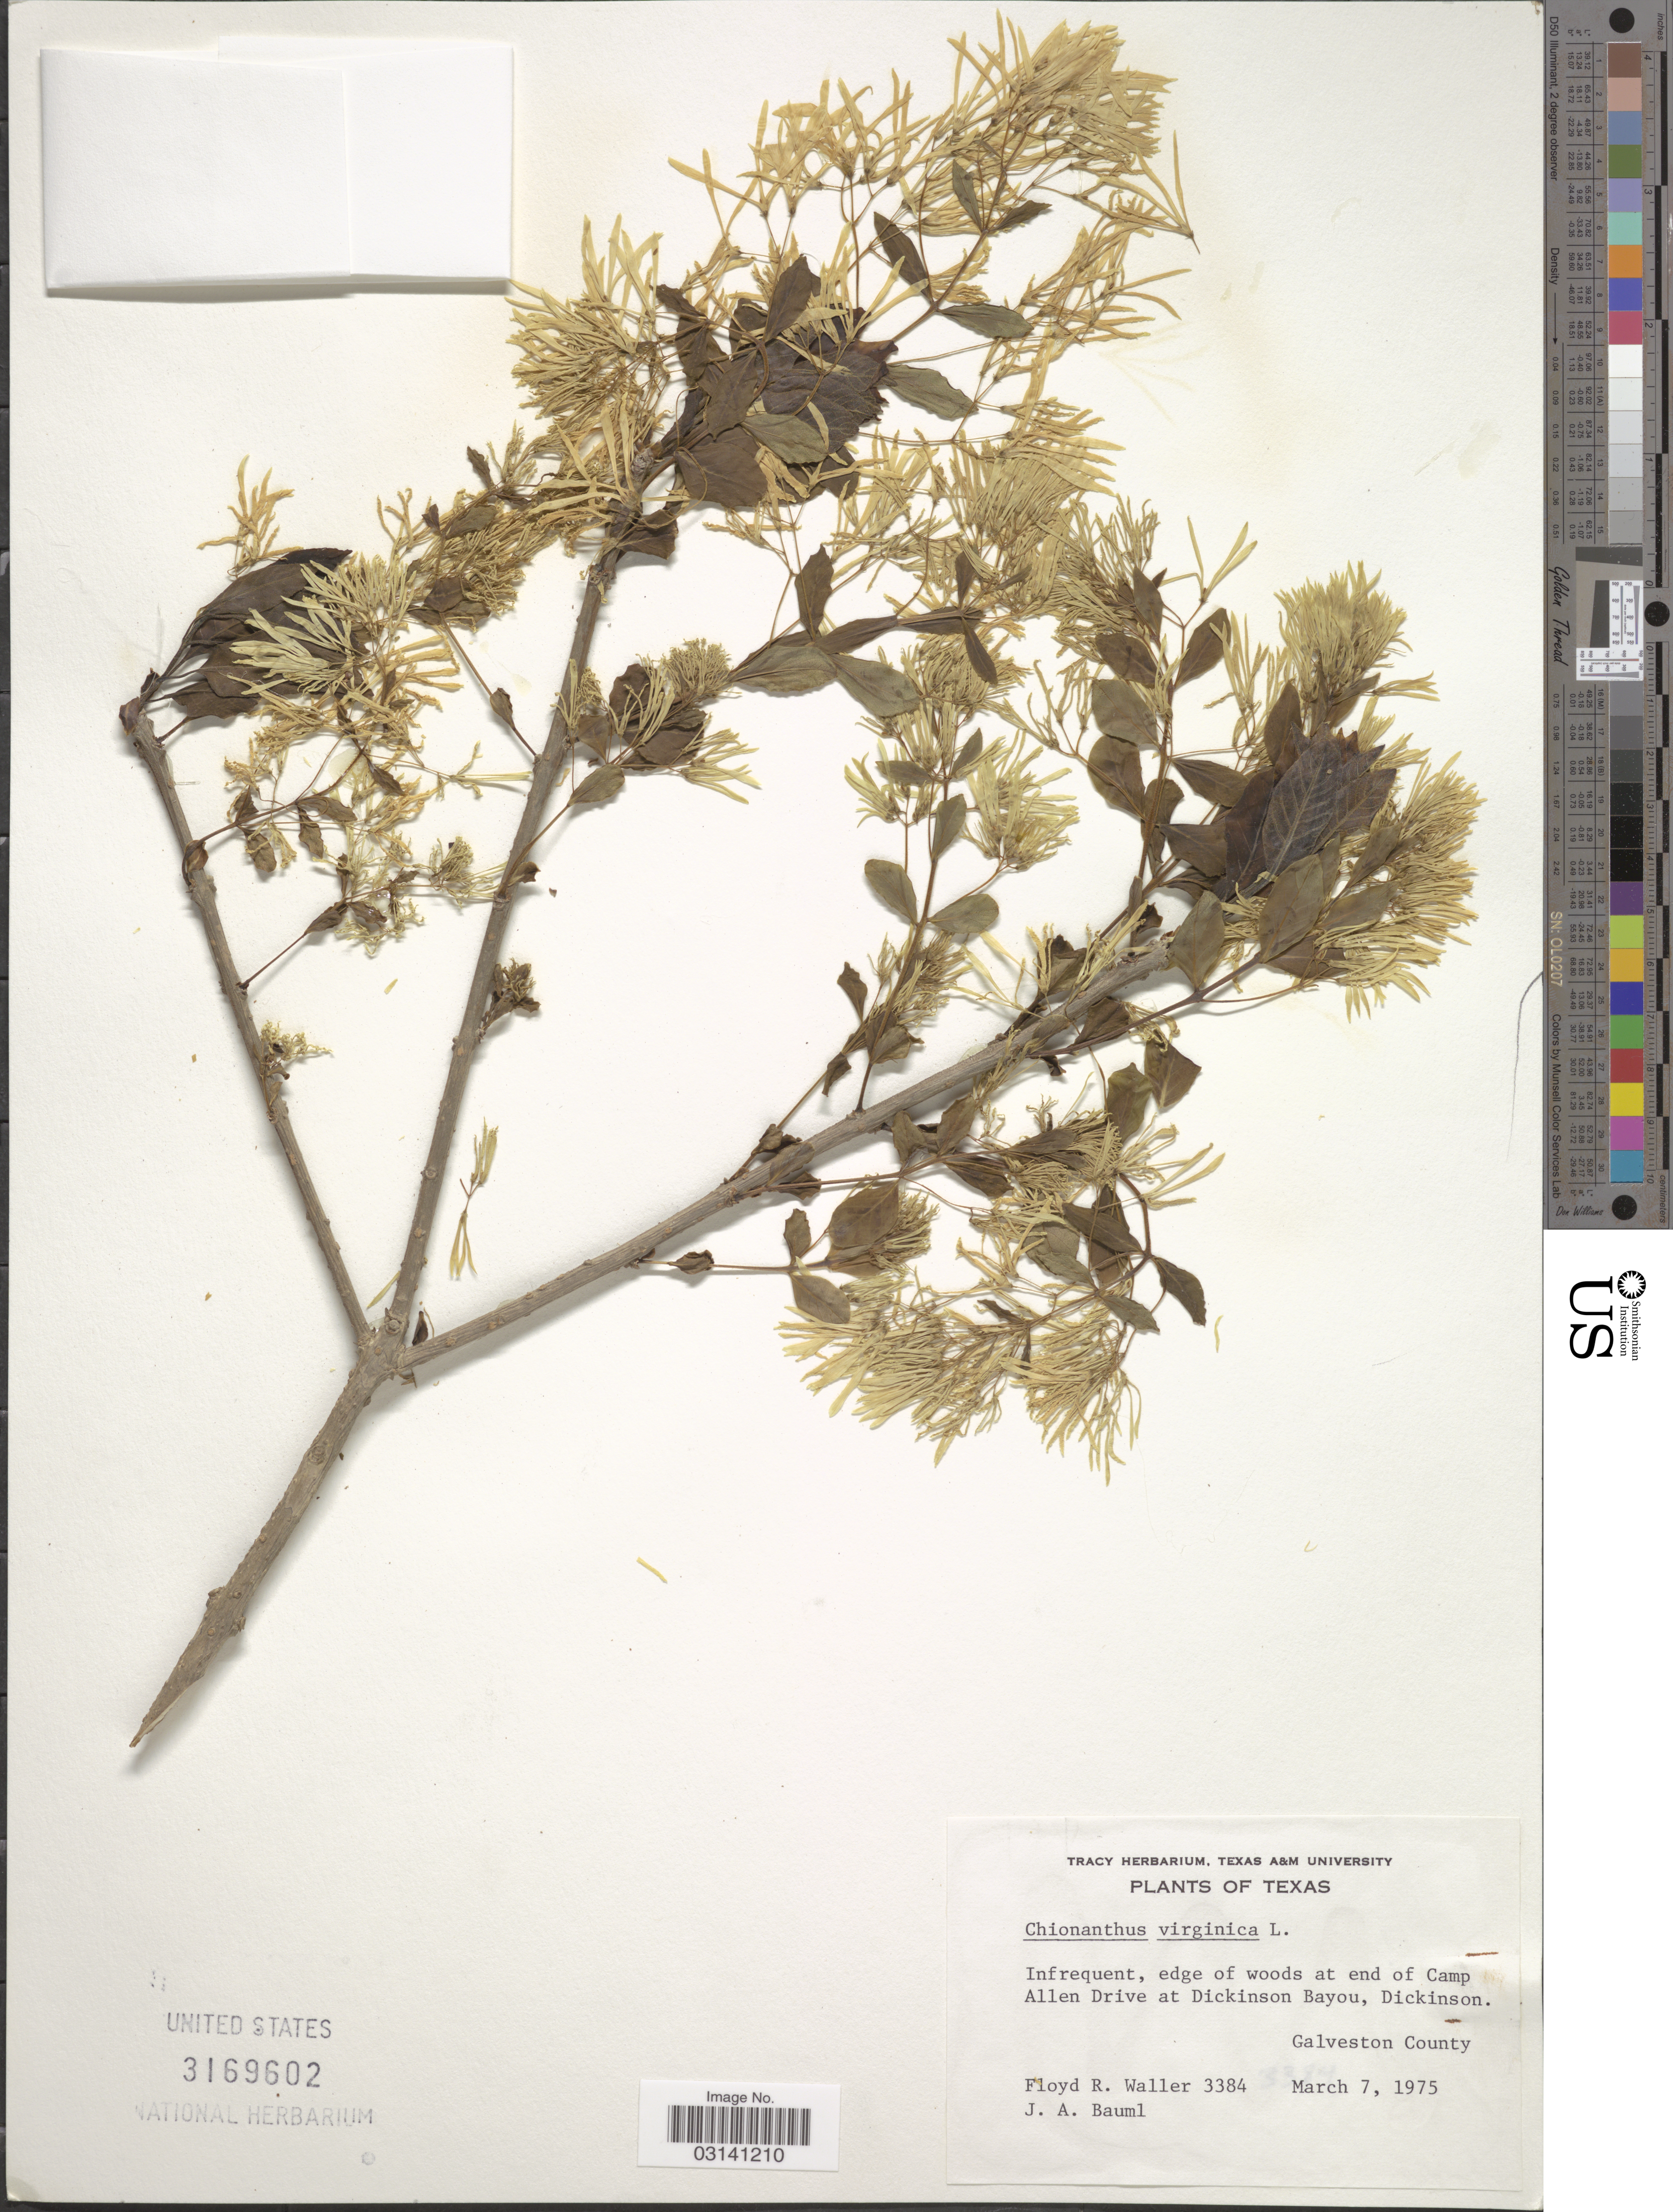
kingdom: Plantae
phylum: Tracheophyta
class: Magnoliopsida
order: Lamiales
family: Oleaceae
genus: Chionanthus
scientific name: Chionanthus virginicus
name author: L.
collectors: F. R. Waller & J. Bauml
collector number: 3384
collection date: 1975-03-07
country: United States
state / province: Texas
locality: Infrequent, edge of woods at end of Camp Allen Drive at Dickinson Bayou, Dickinson. Galveston County.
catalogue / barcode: US 3169602